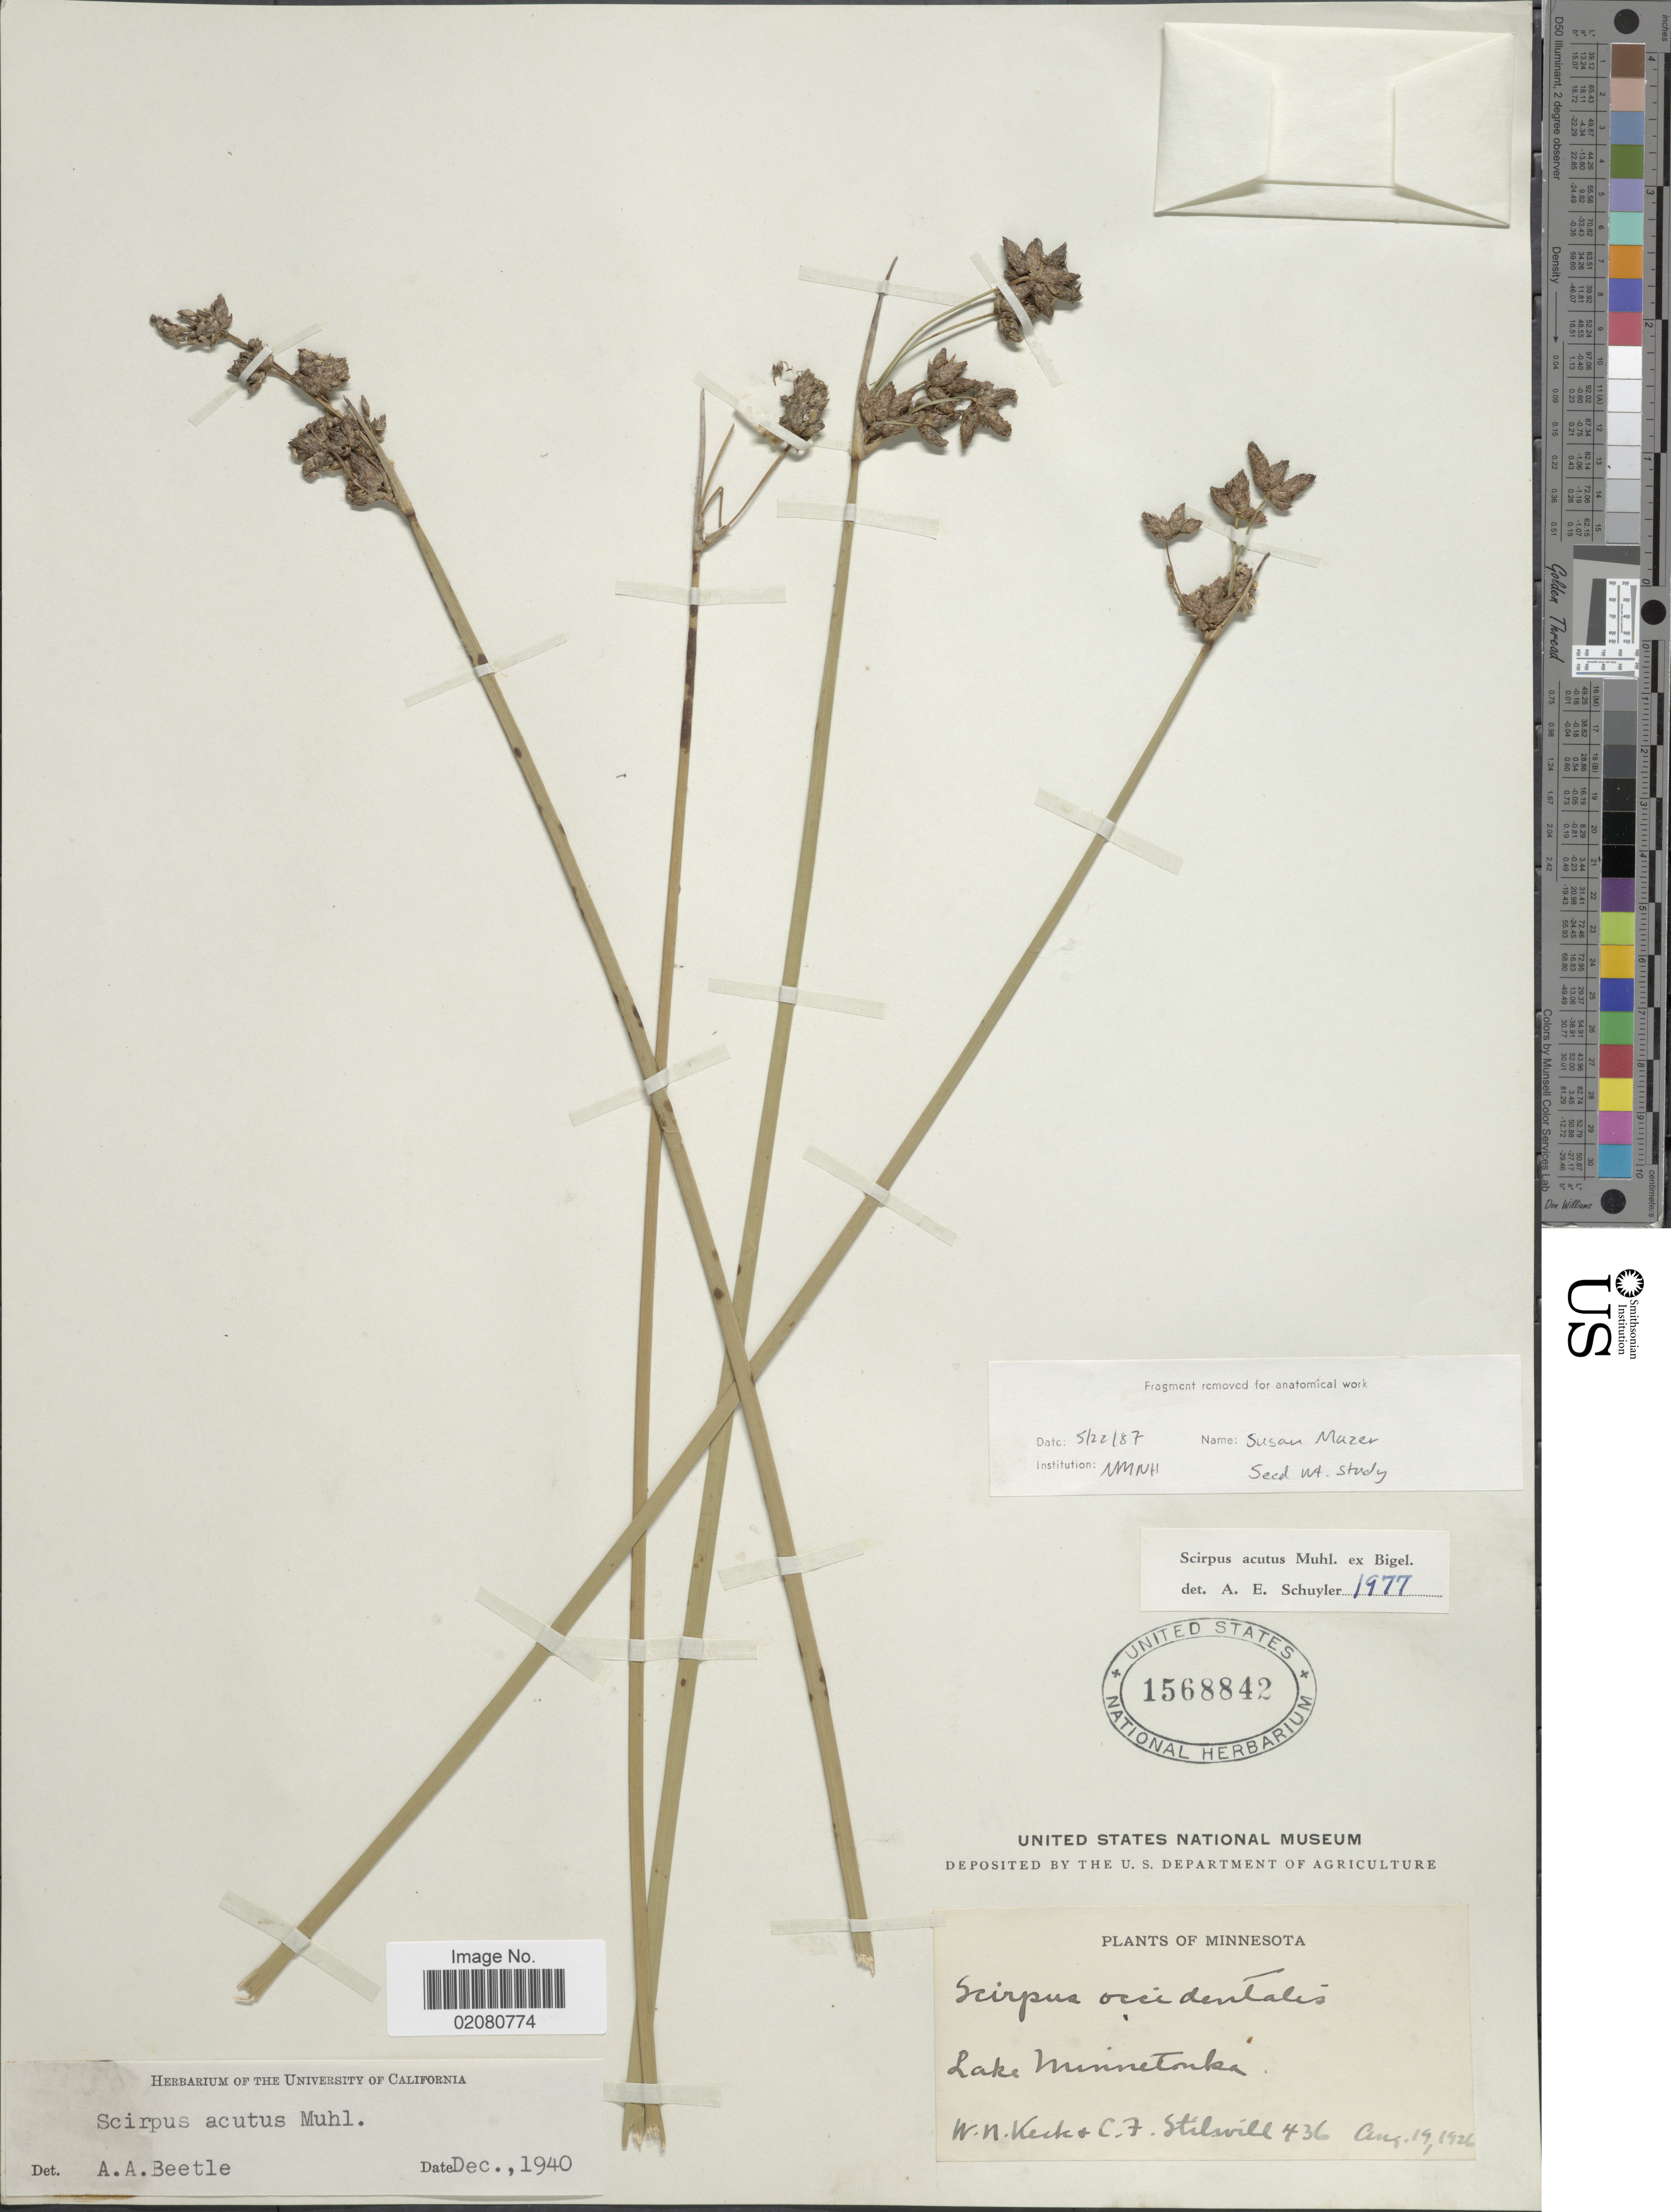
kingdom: Plantae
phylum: Tracheophyta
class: Liliopsida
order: Poales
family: Cyperaceae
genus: Schoenoplectus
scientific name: Schoenoplectus acutus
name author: (Muhl. ex Bigelow) Á. Löve & D. Löve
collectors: W. Keck & C. Stilwill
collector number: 436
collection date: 1926-08-19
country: United States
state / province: Minnesota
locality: Lake Minnetonka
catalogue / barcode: US 1568842